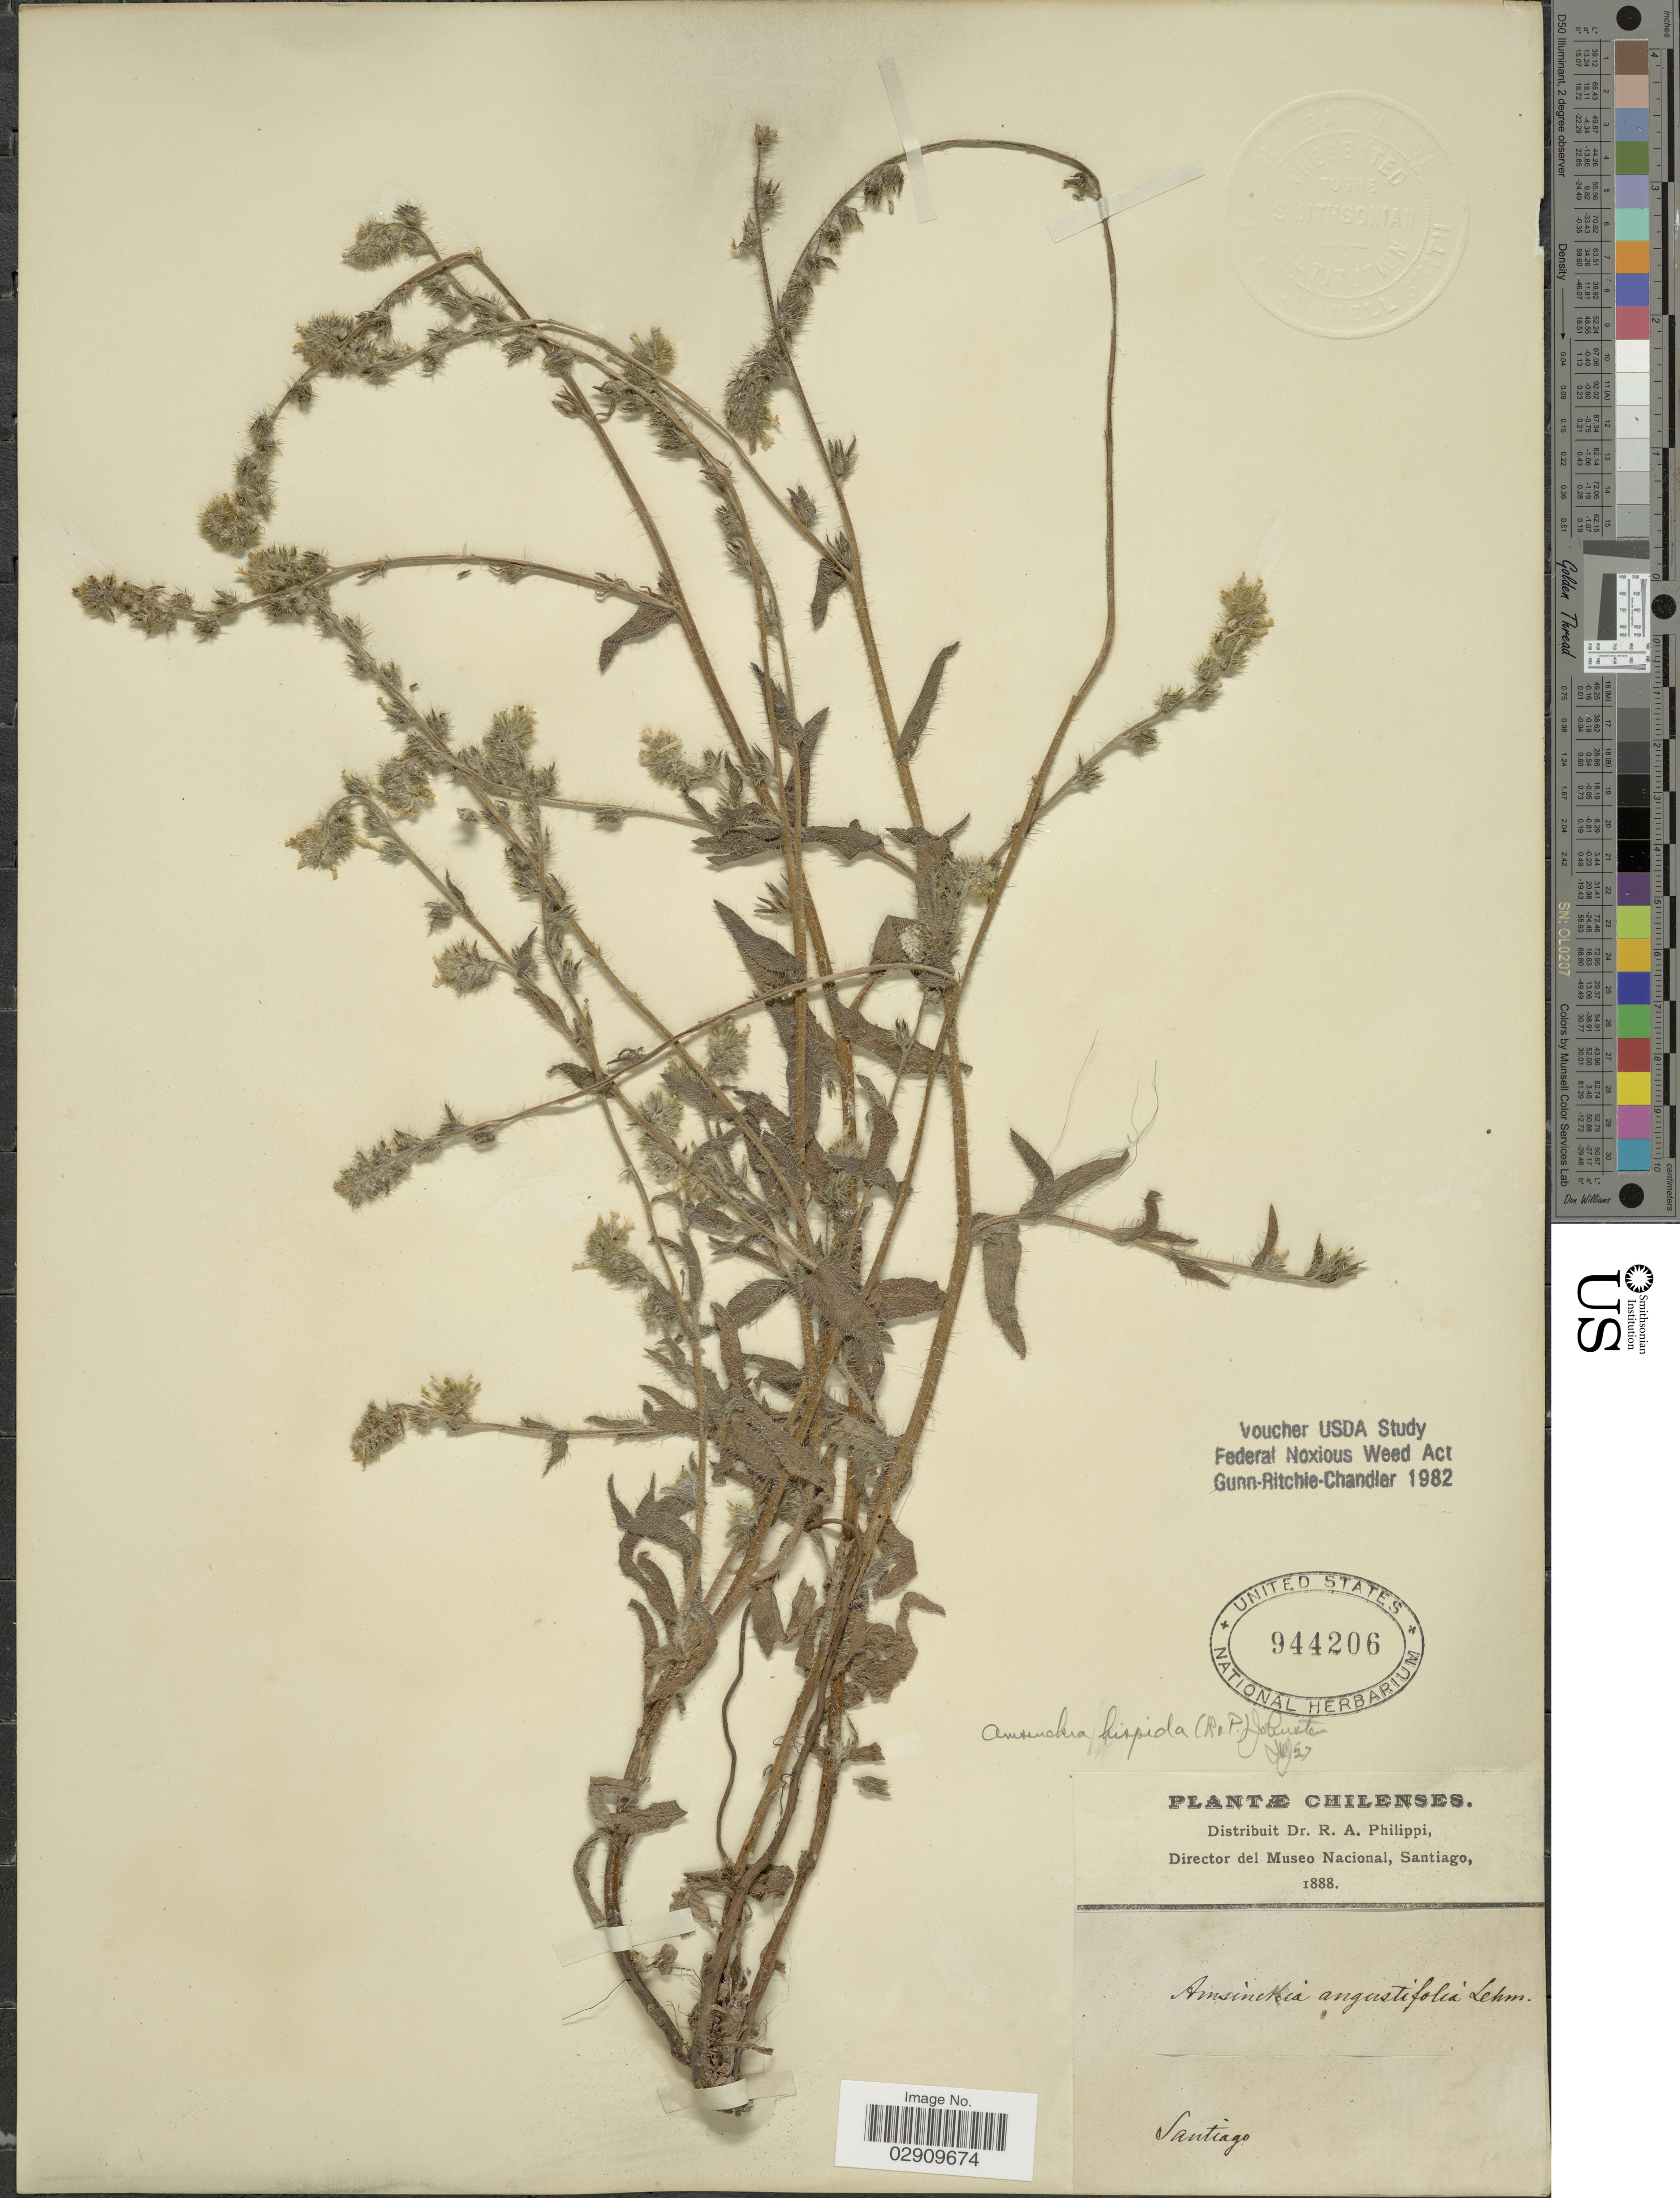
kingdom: Plantae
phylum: Tracheophyta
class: Magnoliopsida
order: Boraginales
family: Boraginaceae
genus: Amsinckia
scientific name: Amsinckia calycina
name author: (Moris) Chater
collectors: R. A. Philippi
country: Chile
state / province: Región Metropolitana (RM)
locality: Santiago.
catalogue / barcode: US 944206